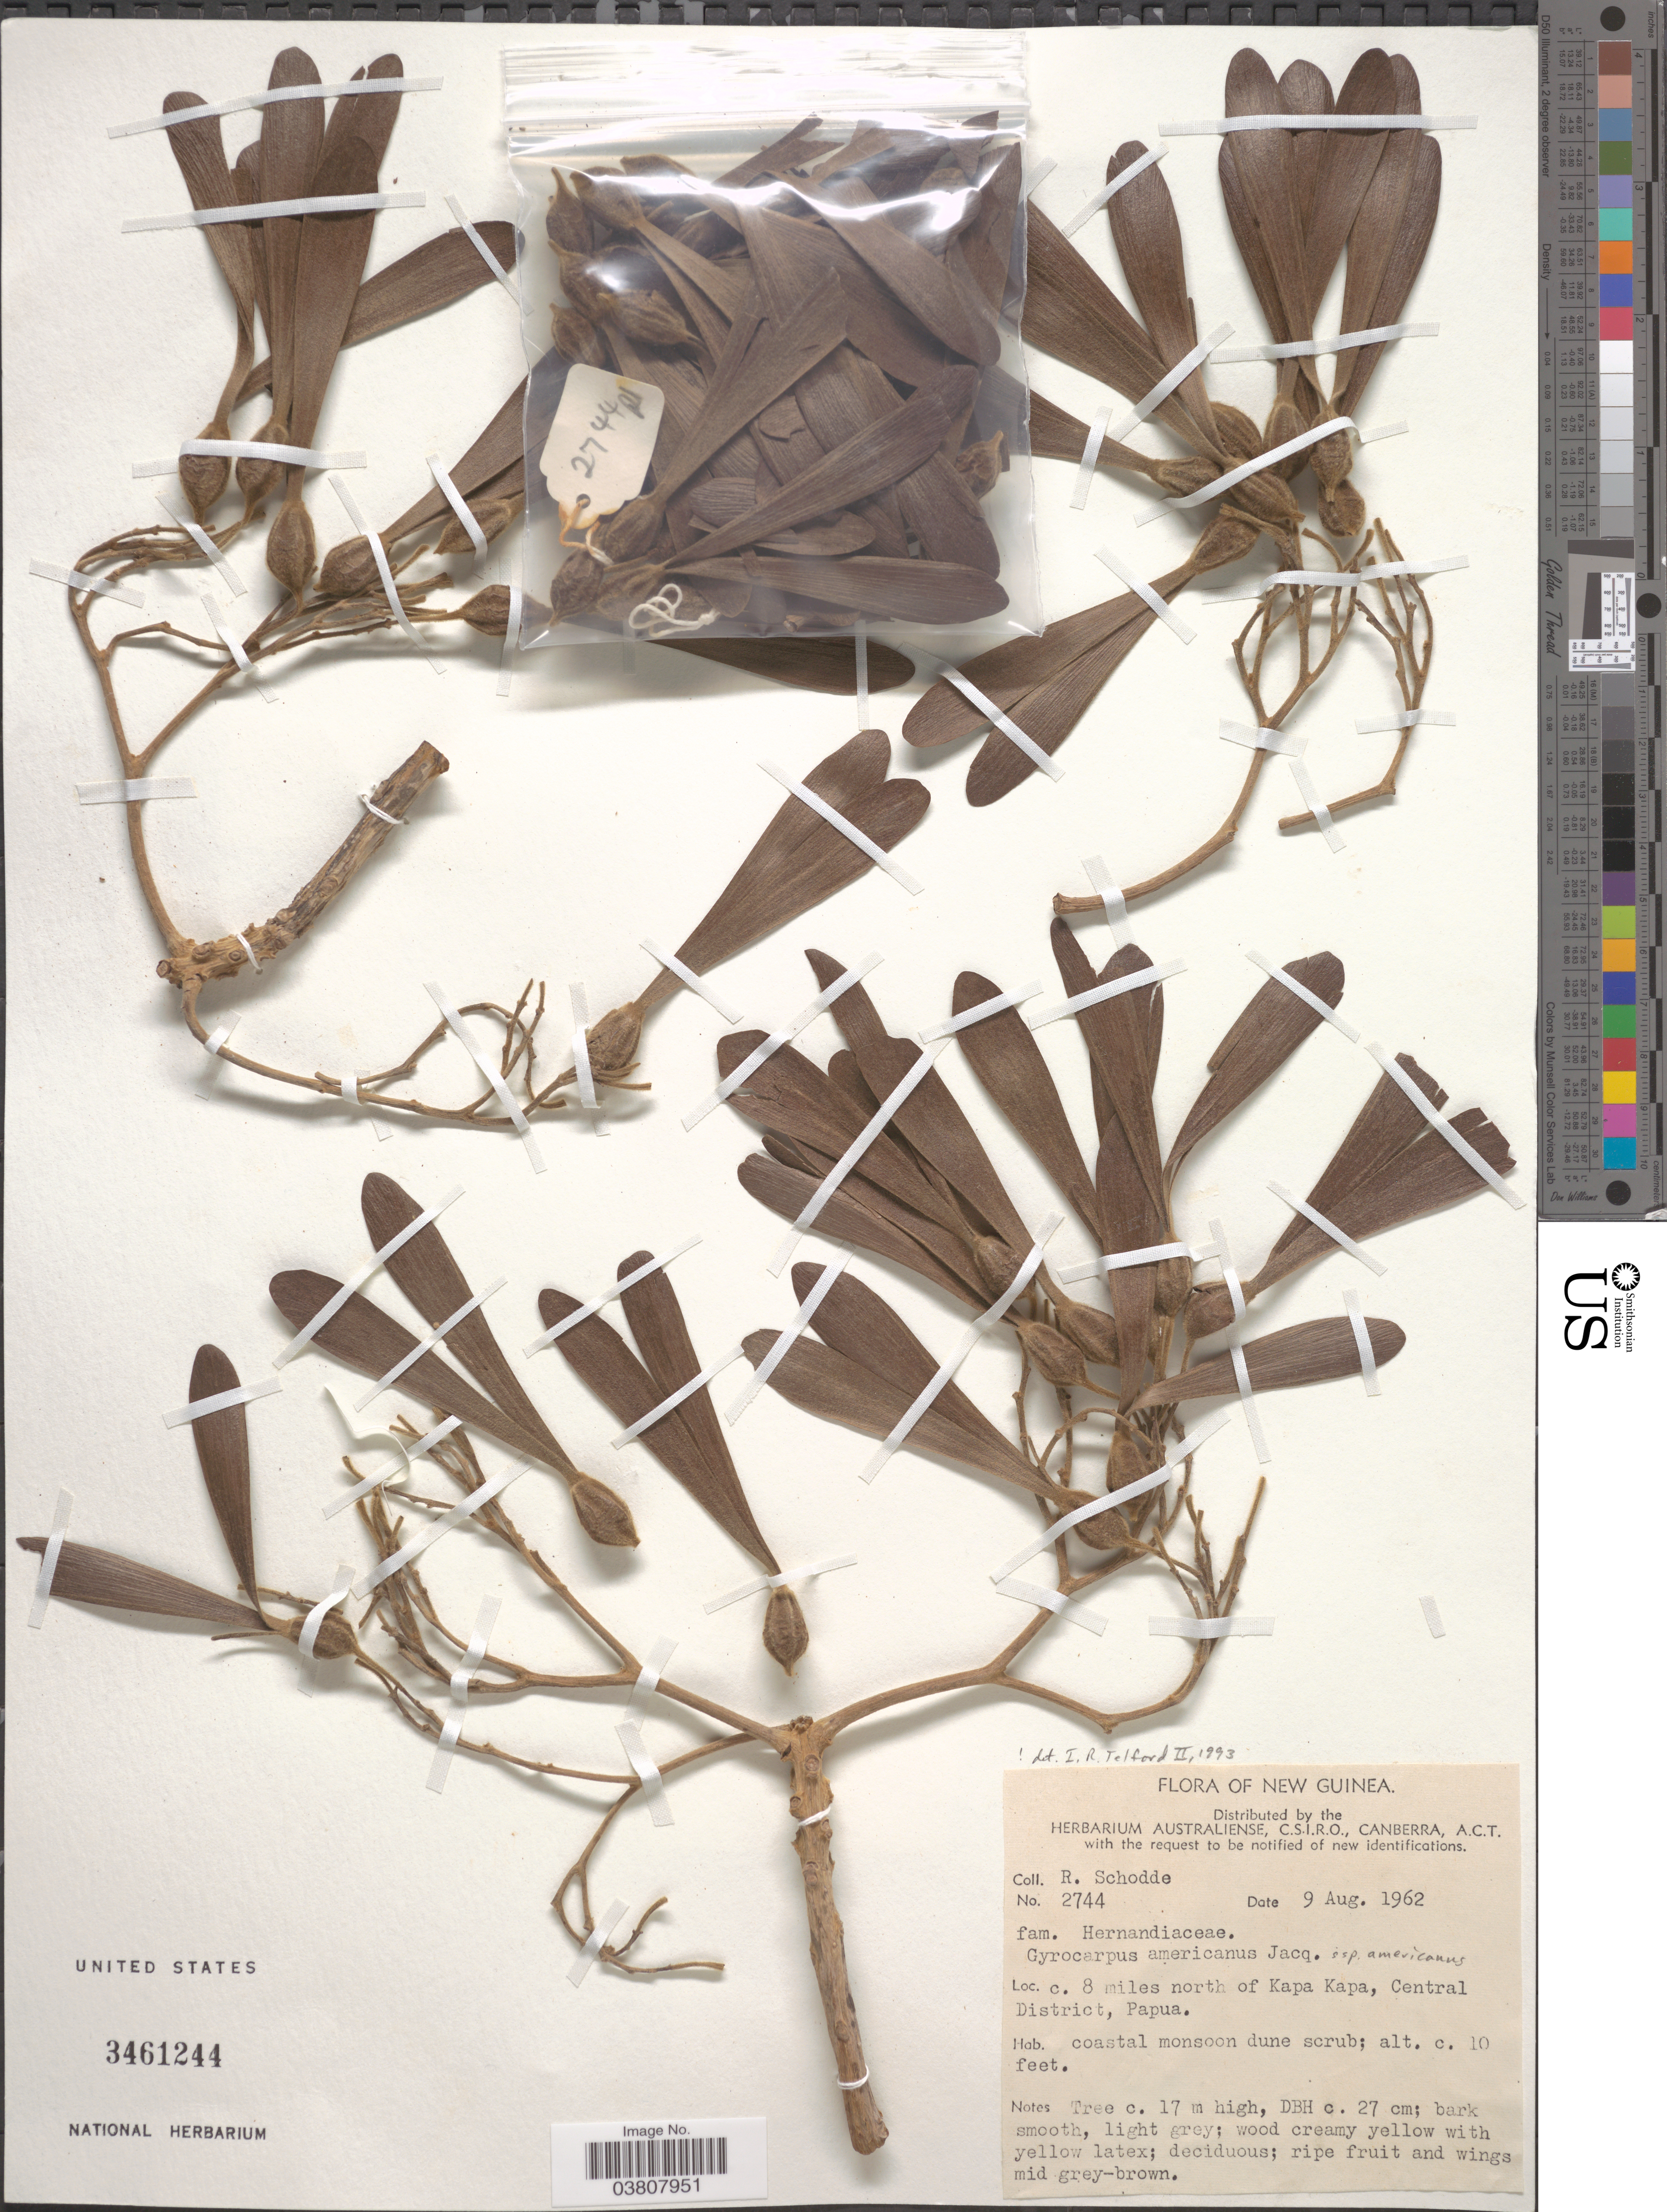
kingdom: Plantae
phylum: Tracheophyta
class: Magnoliopsida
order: Laurales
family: Hernandiaceae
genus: Gyrocarpus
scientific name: Gyrocarpus americanus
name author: Jacq.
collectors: R. Schodde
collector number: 2744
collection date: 1962-08-09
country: Papua New Guinea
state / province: Central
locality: New Guinea. C. 8 miles north of Kapa Kapa, Central District, Papua.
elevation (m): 3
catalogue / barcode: US 3461244